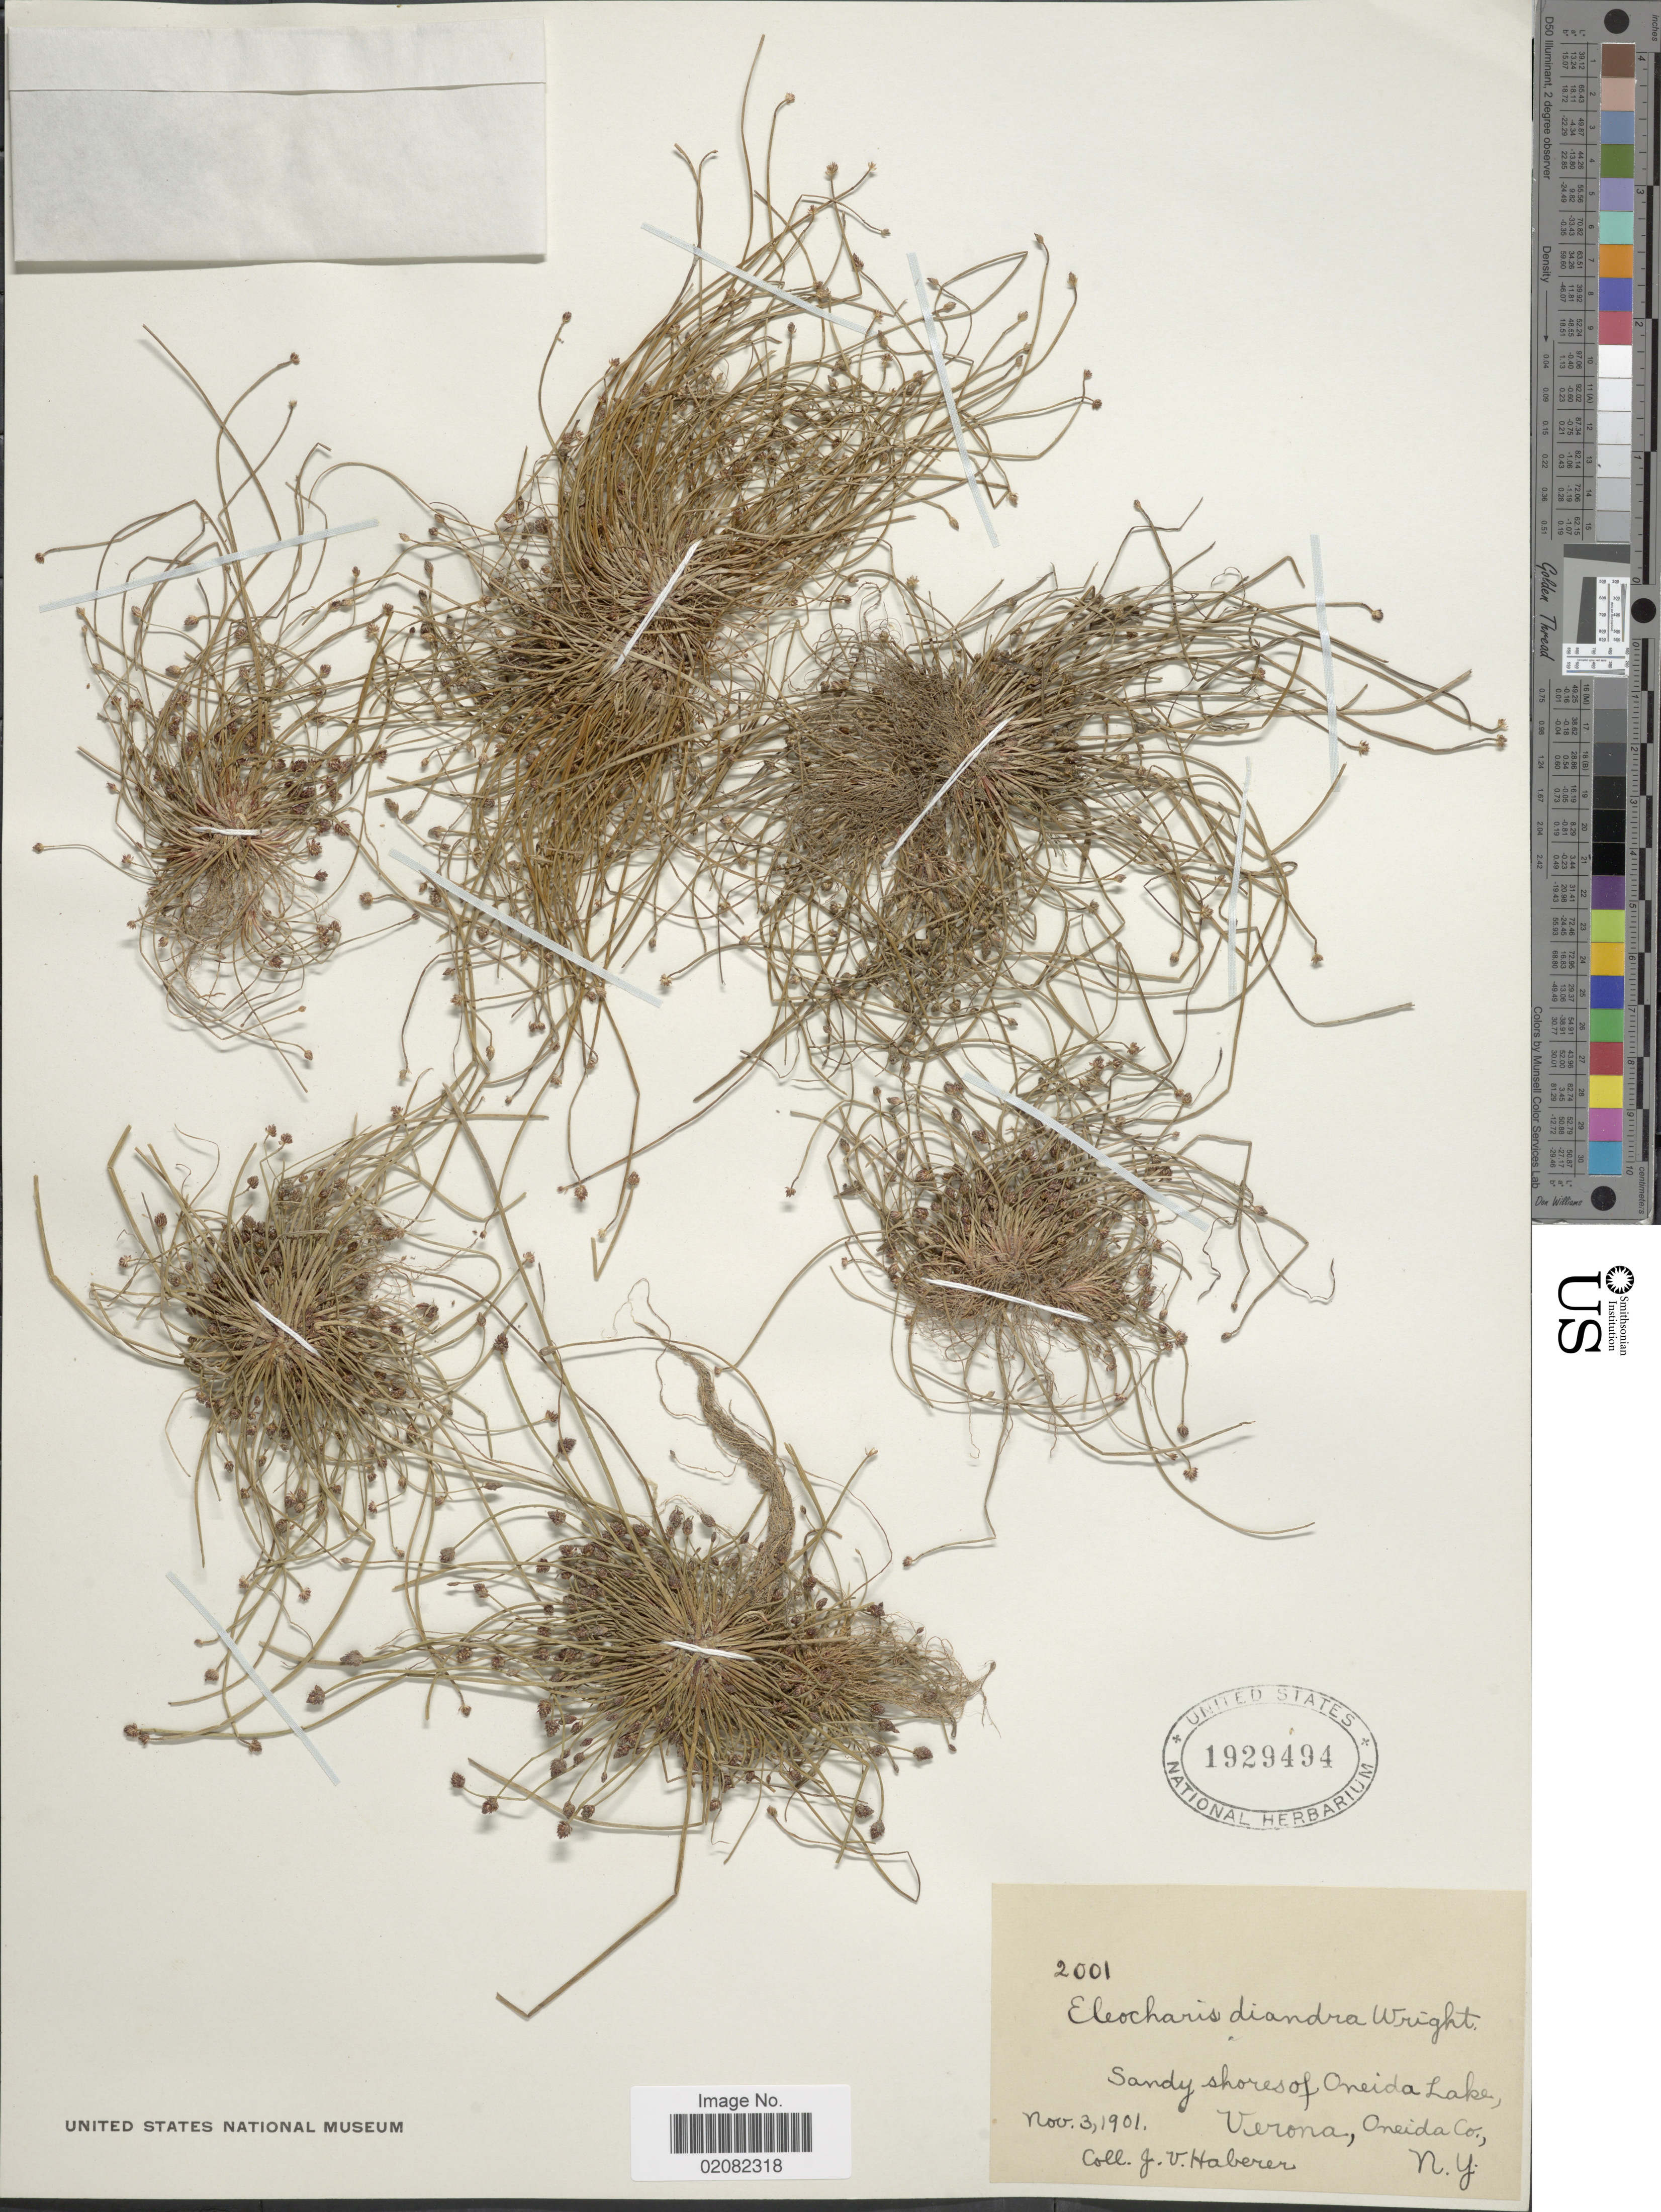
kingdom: Plantae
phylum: Tracheophyta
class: Liliopsida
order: Poales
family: Cyperaceae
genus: Eleocharis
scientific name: Eleocharis diandra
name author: C. Wright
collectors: J. V. Haberer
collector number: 2001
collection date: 1901-11-03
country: United States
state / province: New York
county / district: Oneida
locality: Sandy shore of Oneida Lake, Verona, Oneida Co.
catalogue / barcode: US 1929494